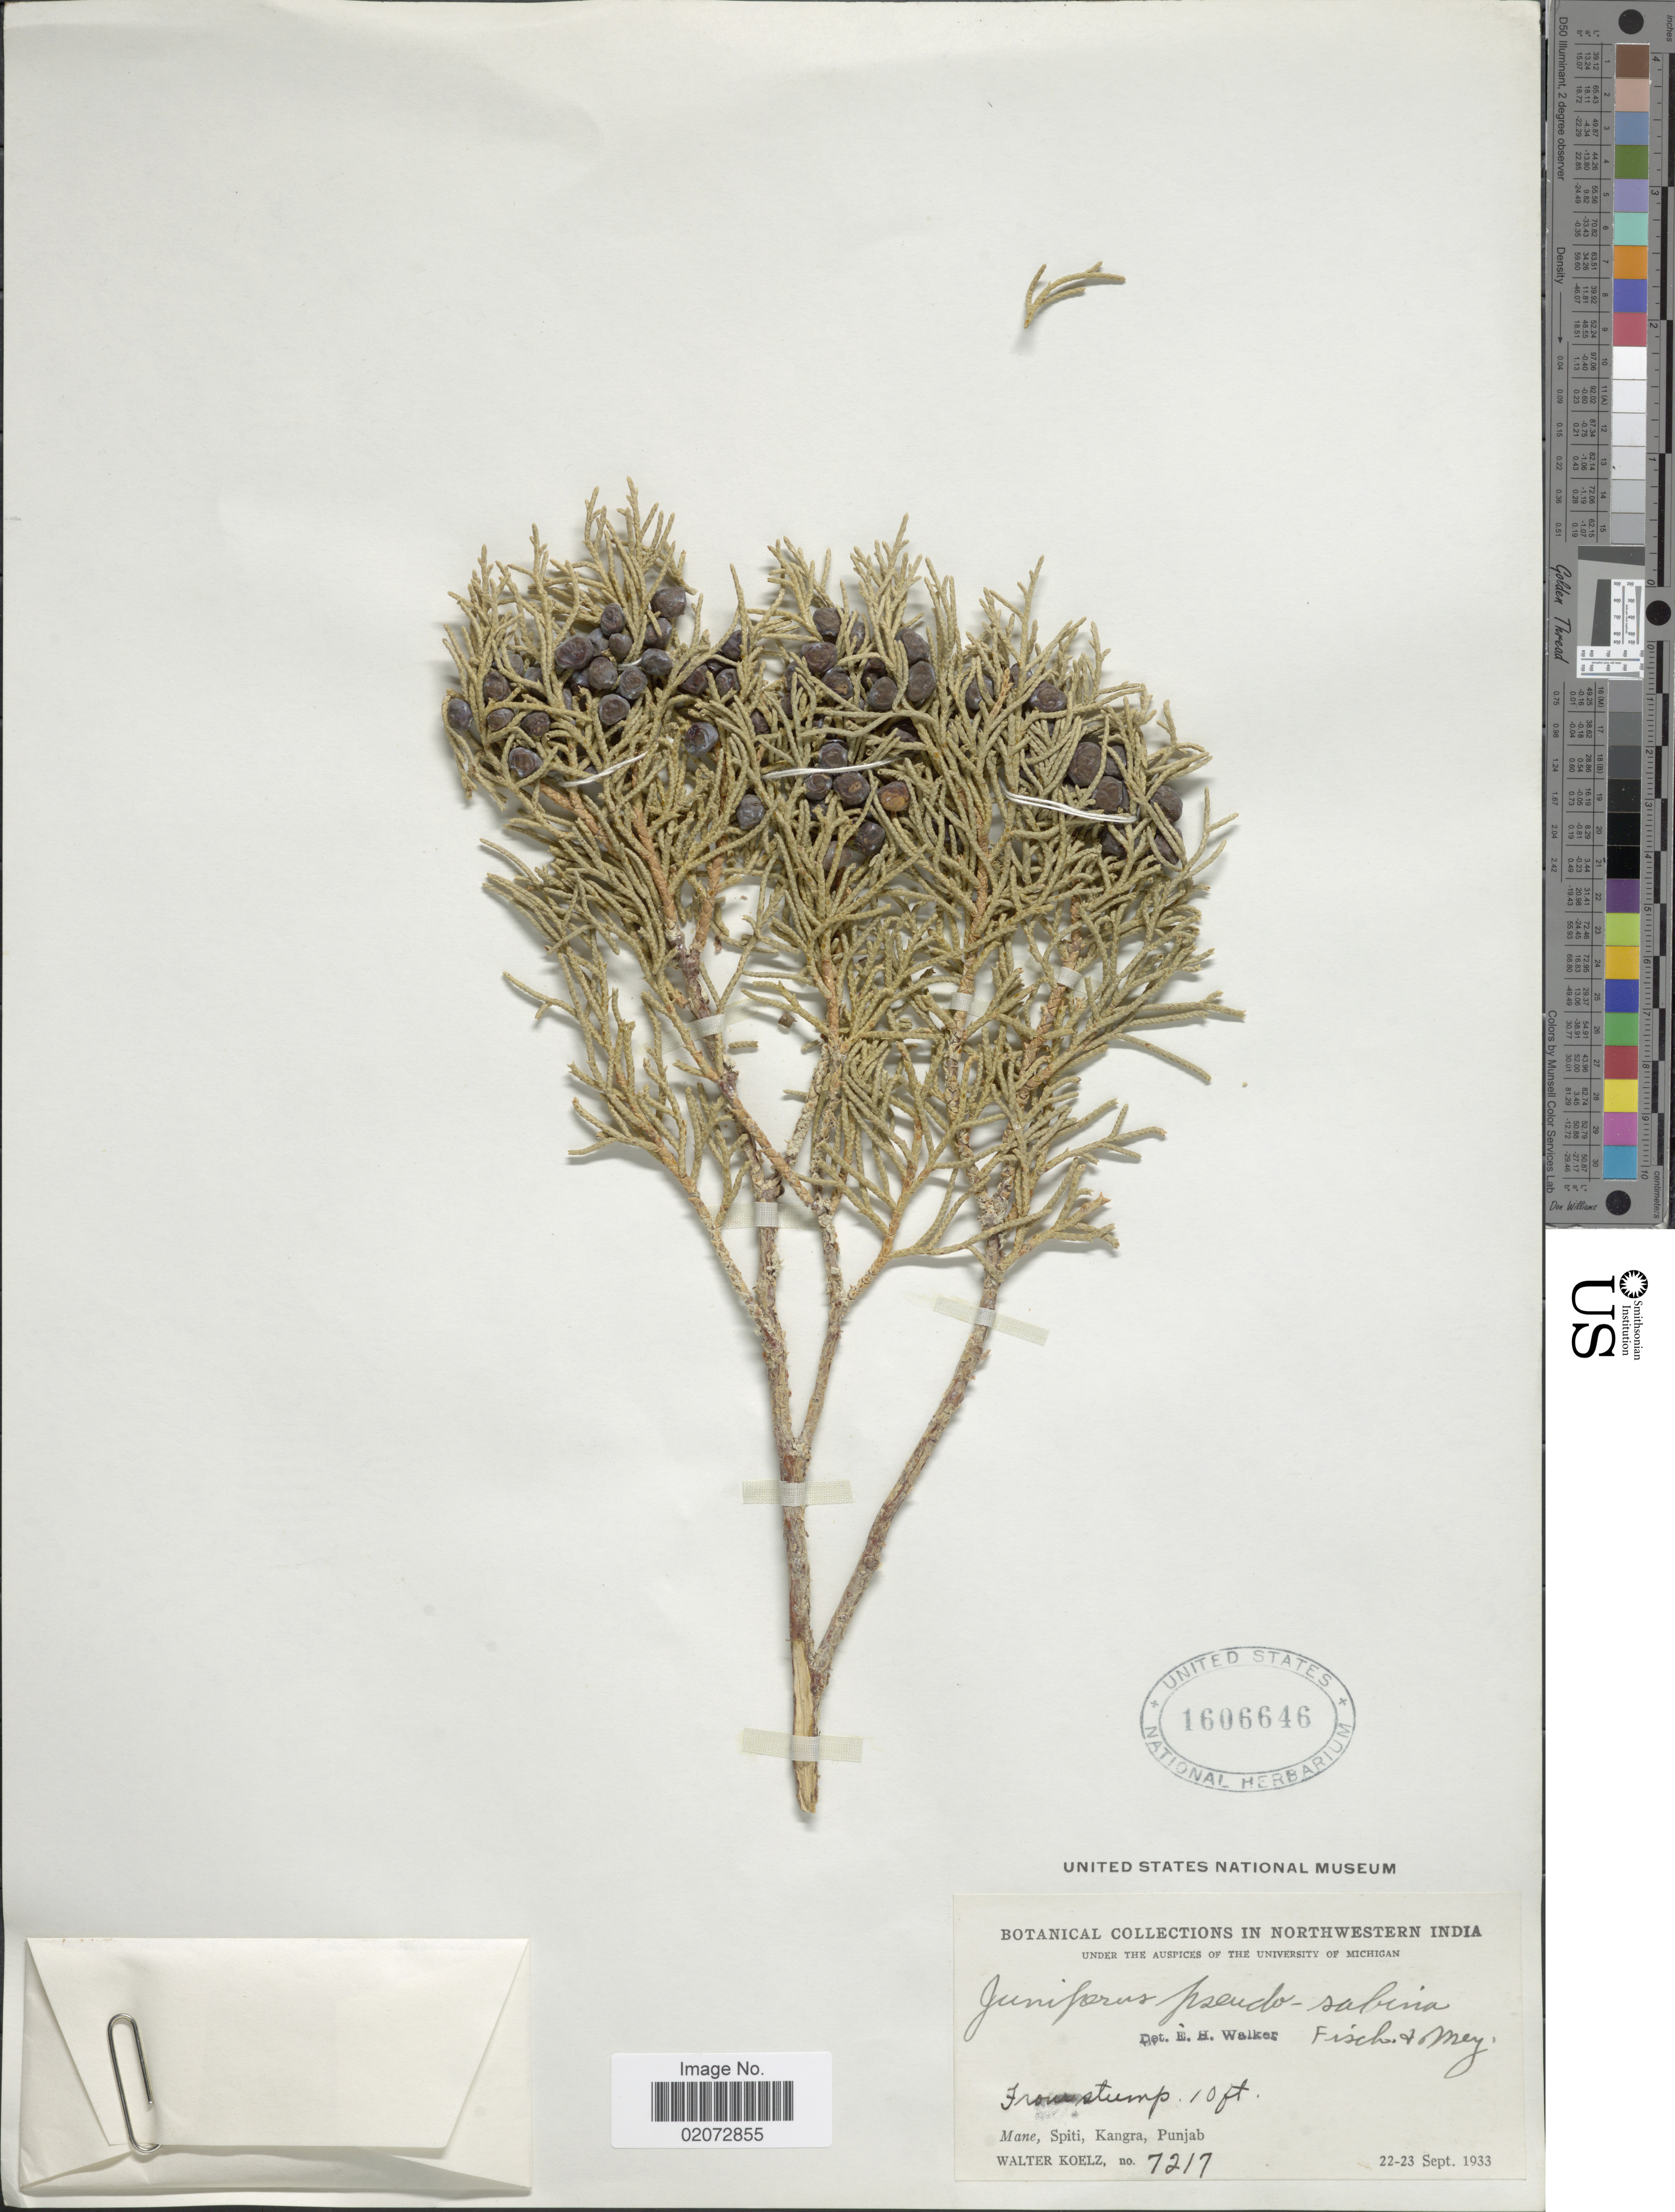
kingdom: Plantae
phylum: Tracheophyta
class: Pinopsida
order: Pinales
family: Cupressaceae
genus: Juniperus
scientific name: Juniperus pseudosabina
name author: Fisch. & C.A. Mey.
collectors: W. N. Koelz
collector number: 7217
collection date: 1933-09-22/1933-09-23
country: India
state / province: Punjab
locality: Mane, Spiti, Kangra, Punjab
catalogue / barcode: US 1606646